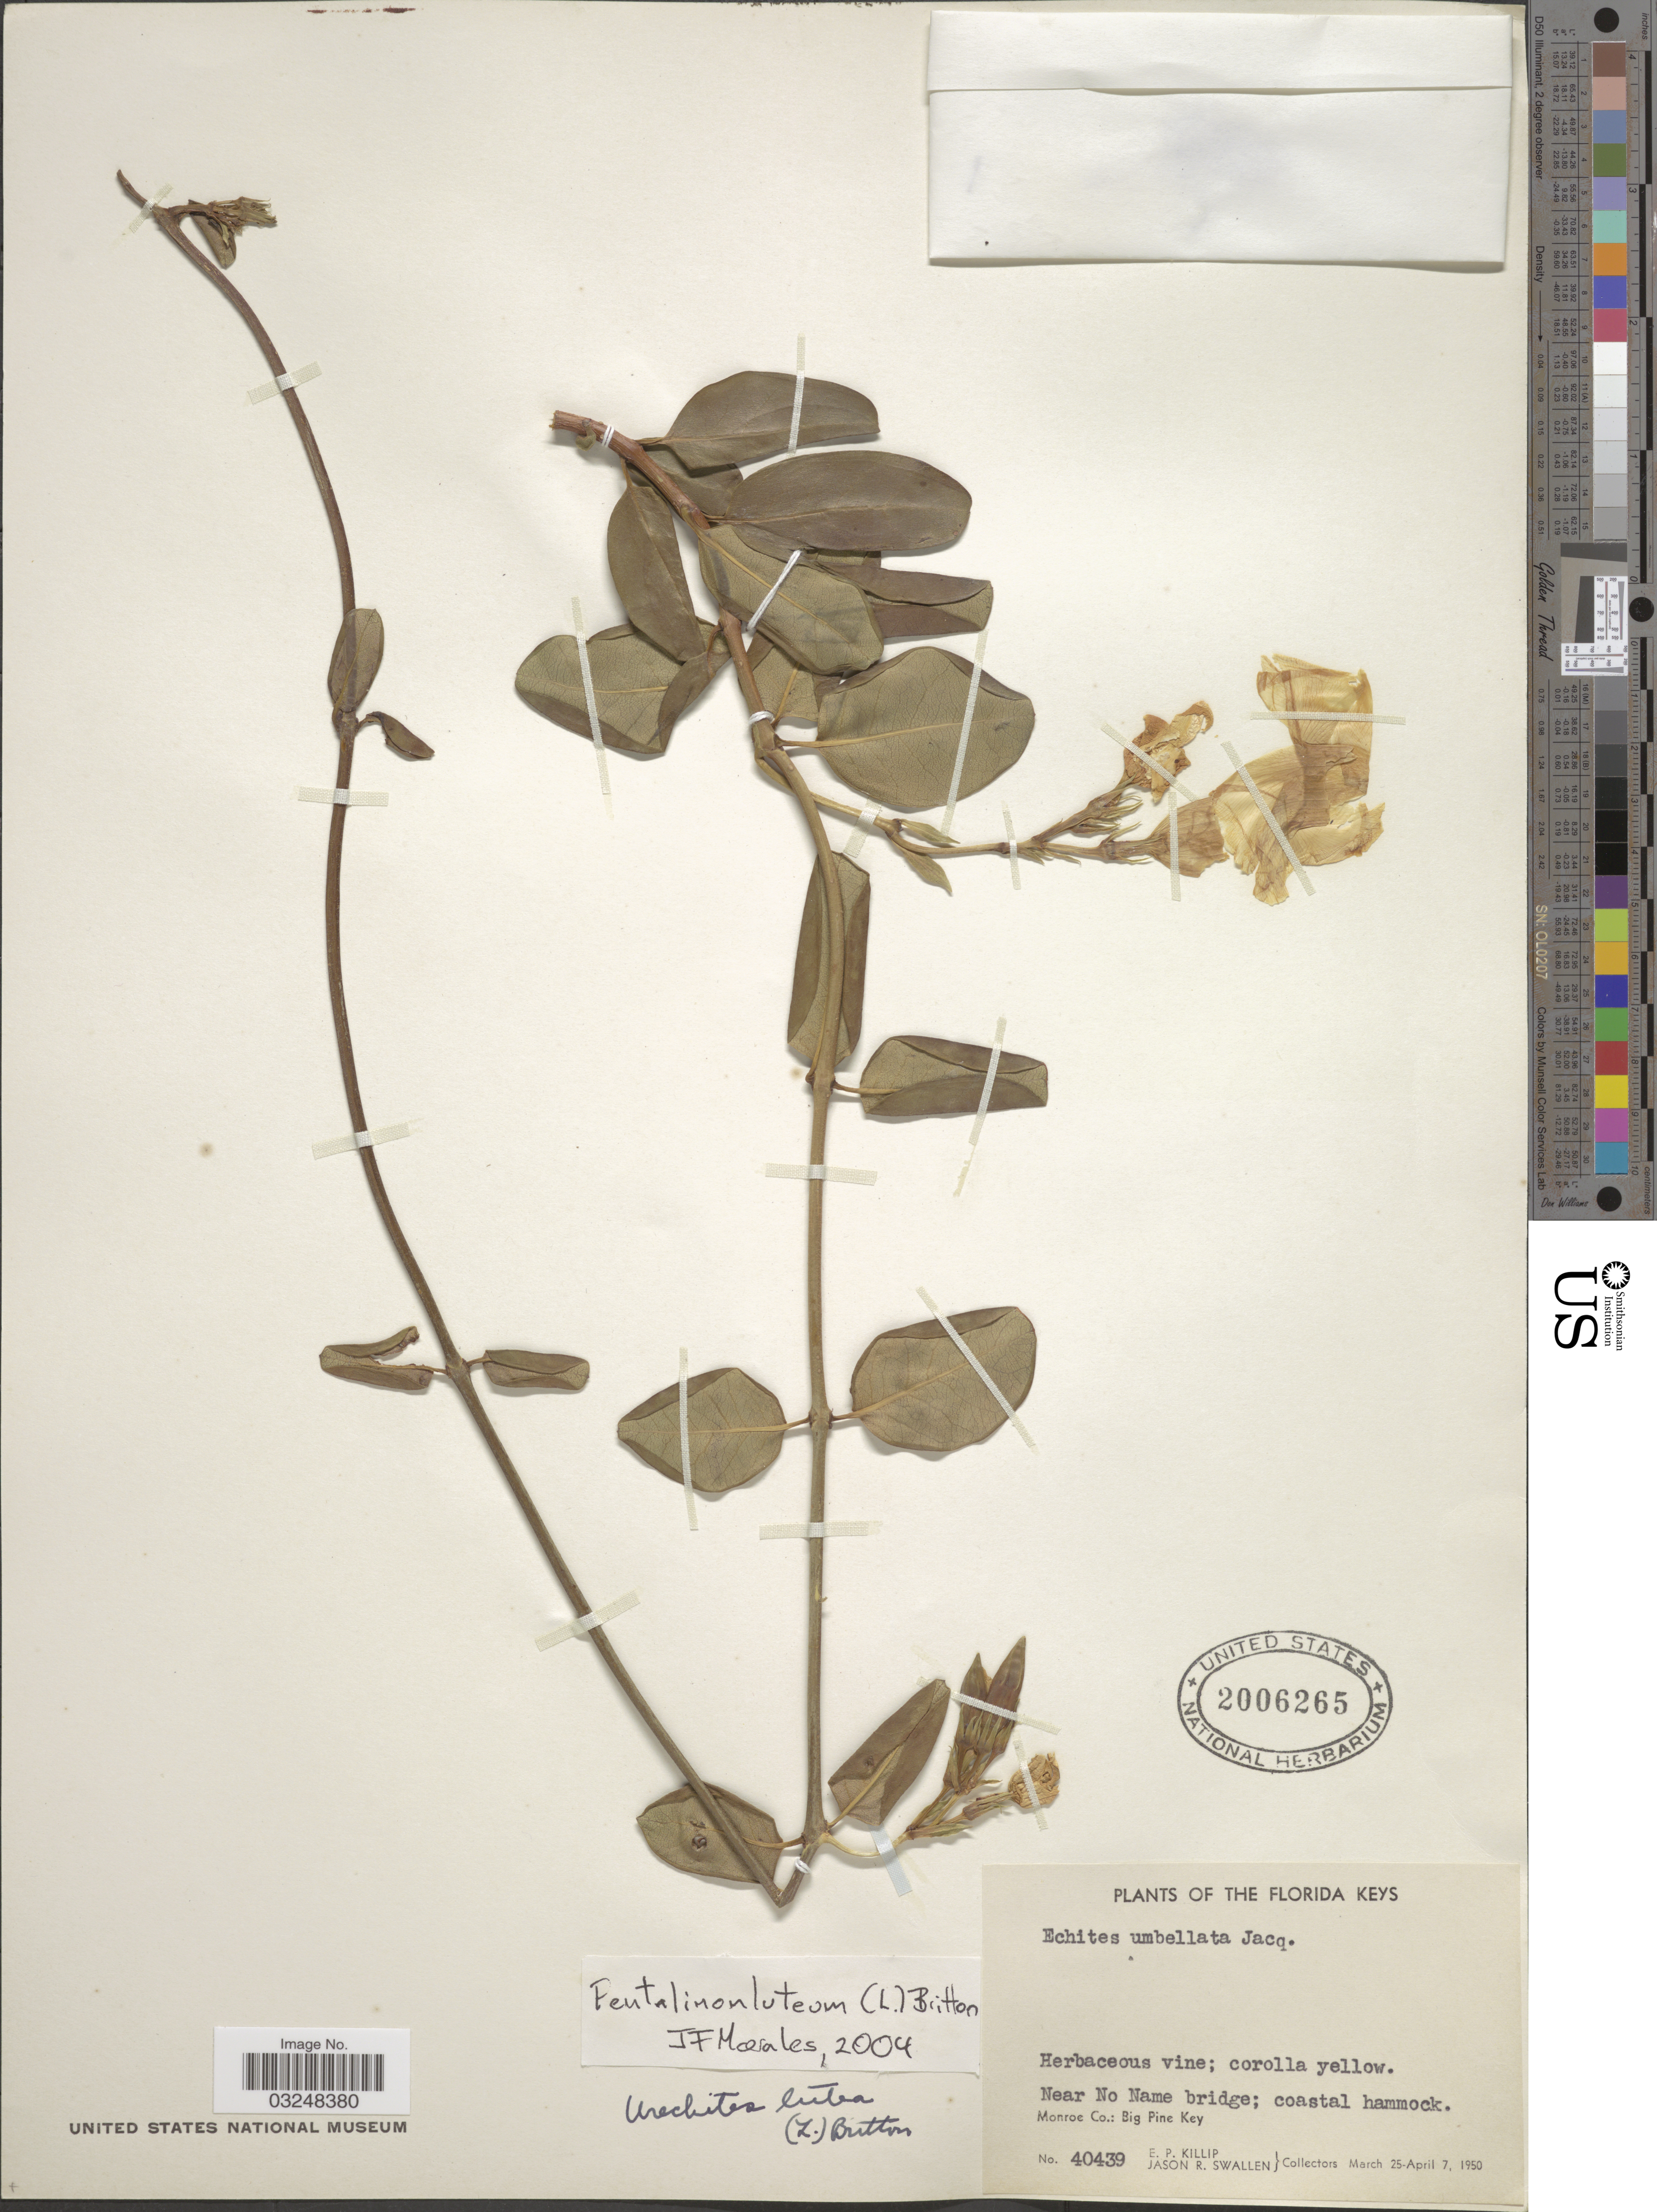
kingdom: Plantae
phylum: Tracheophyta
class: Magnoliopsida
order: Gentianales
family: Apocynaceae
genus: Urechites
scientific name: Urechites lutea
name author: (L.) Britton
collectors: E. P. Killip & J. R. Swallen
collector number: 40439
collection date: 1950-03-25/1950-04-07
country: United States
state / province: Florida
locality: The Florida Keys. Near No Name bridge; coastal hammock. Monroe Co.: Big Pine Key.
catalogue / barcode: US 2006265